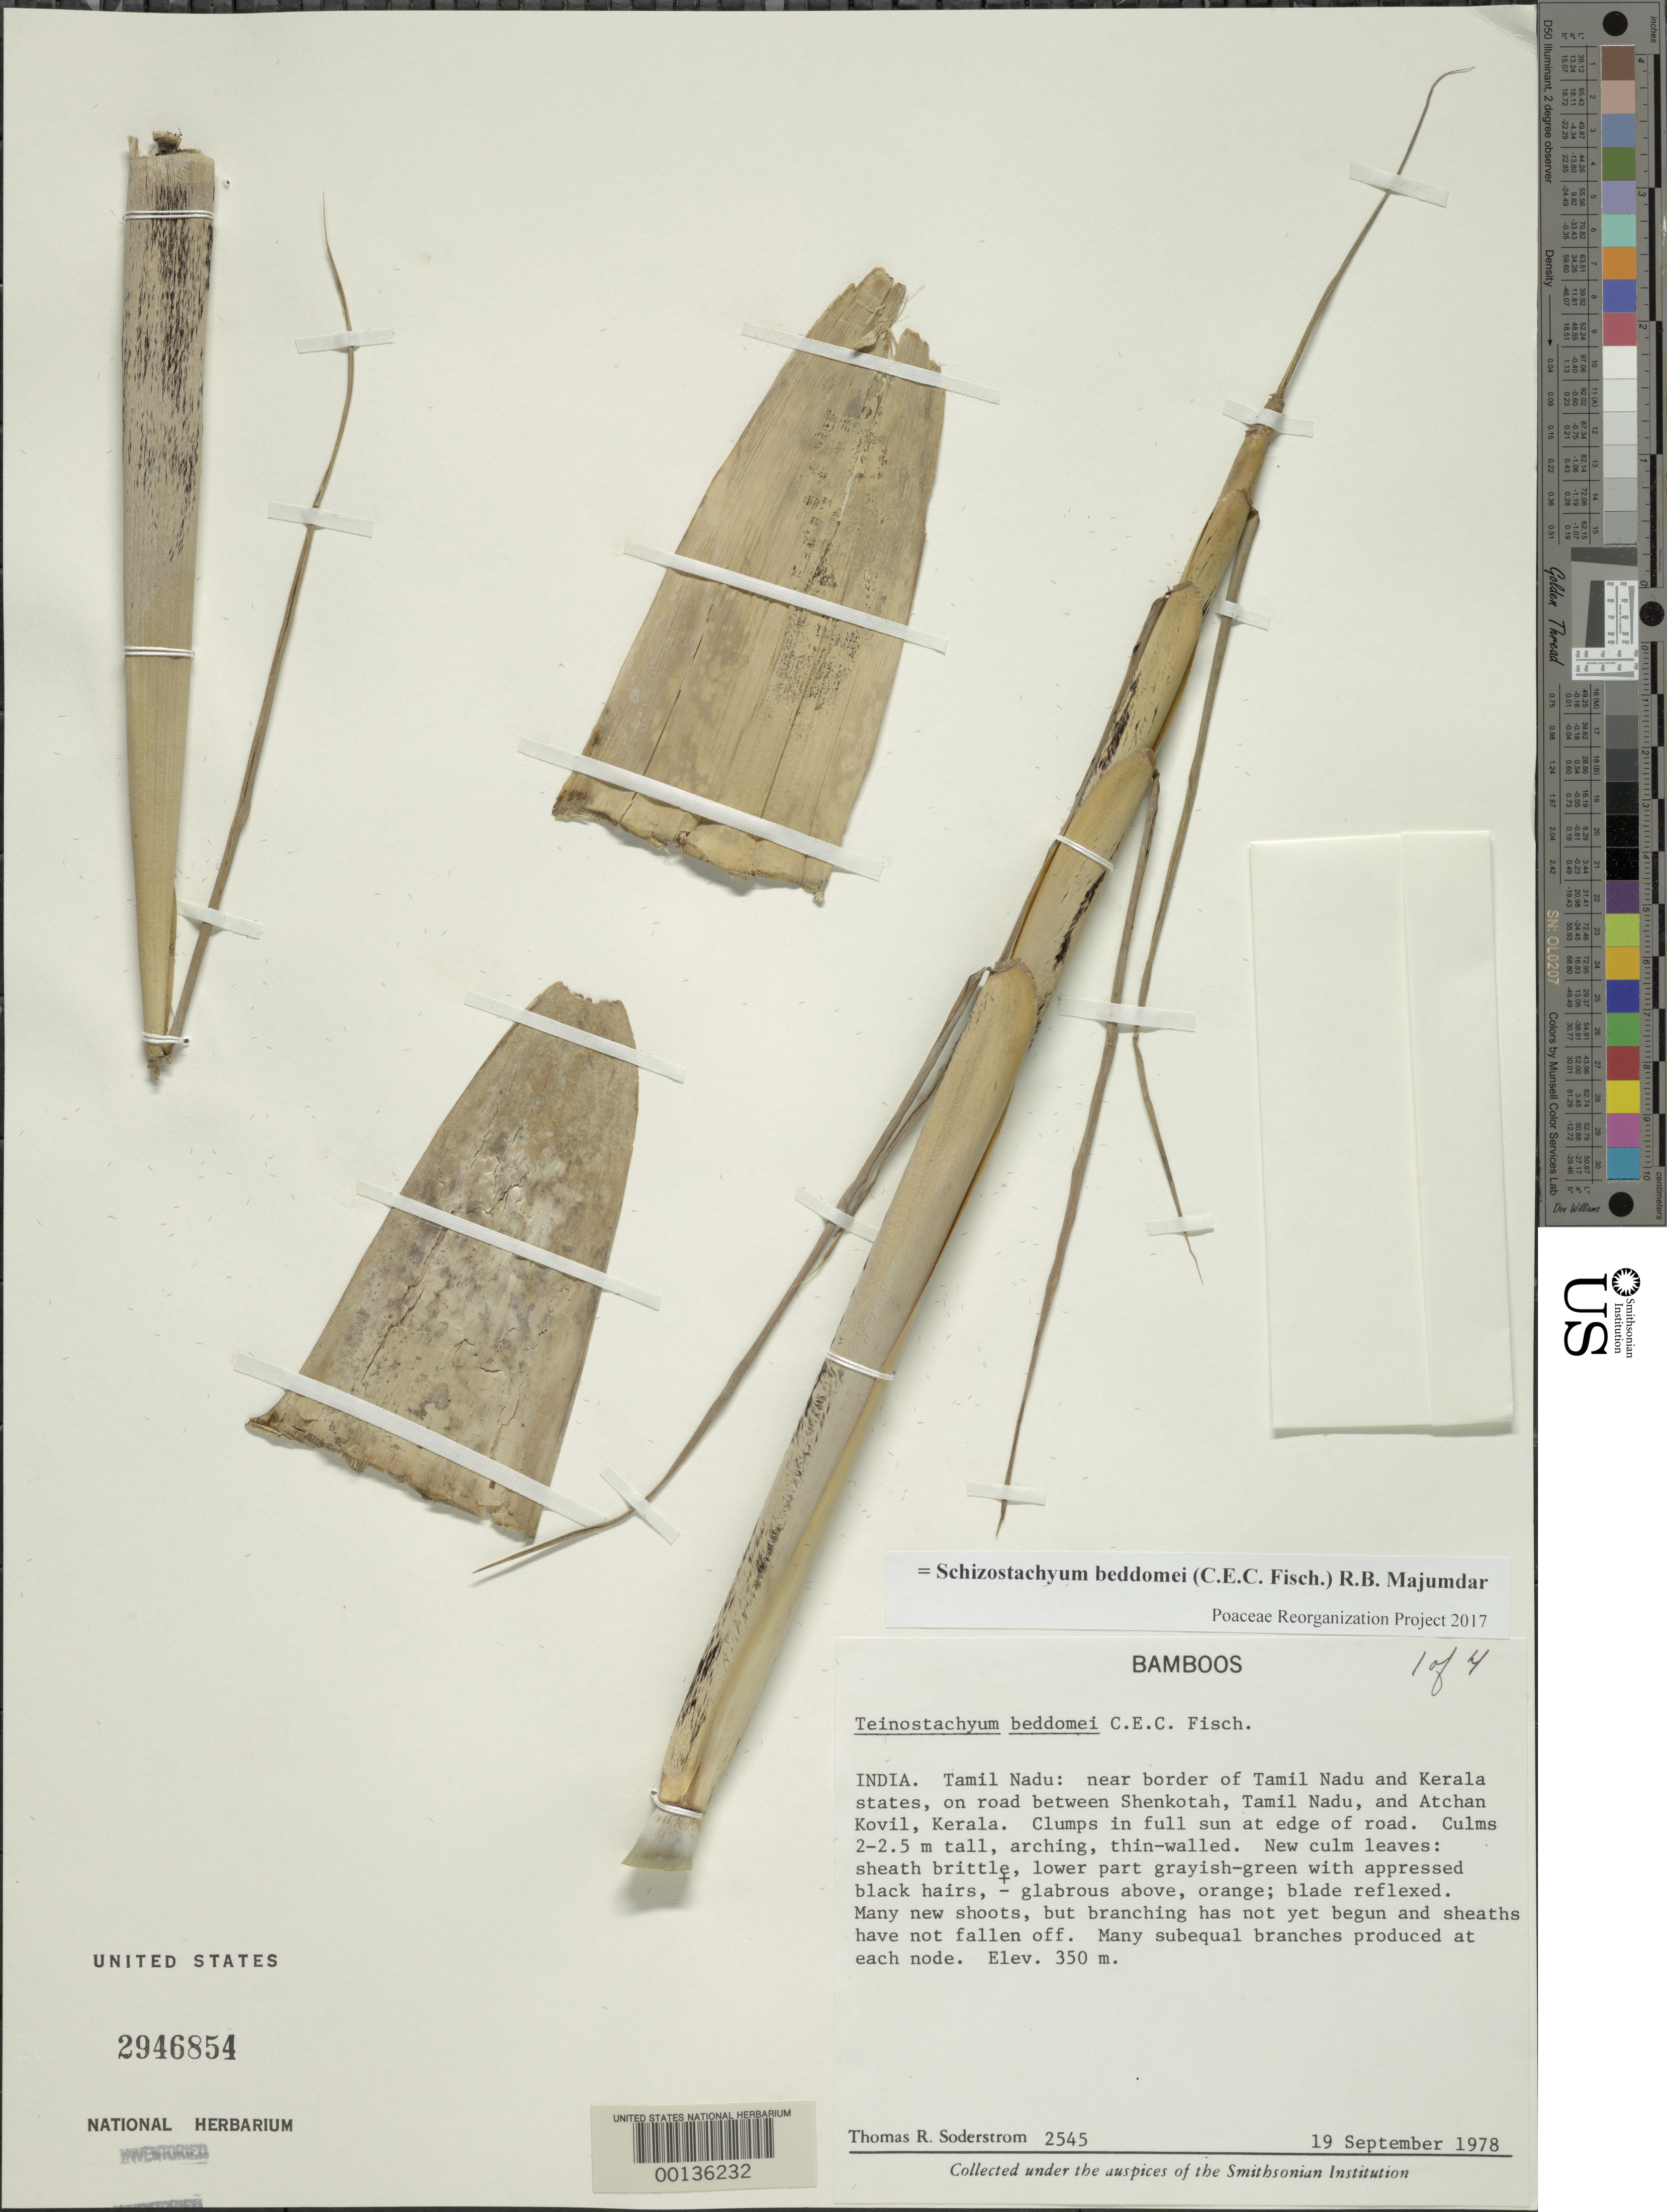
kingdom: Plantae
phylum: Tracheophyta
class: Liliopsida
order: Poales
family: Poaceae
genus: Schizostachyum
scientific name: Schizostachyum beddomei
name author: (C.E.C. Fisch.) R.B. Majumdar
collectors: T. R. Soderstrom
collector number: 2545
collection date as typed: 19 Sep 1978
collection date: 1978-09-19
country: India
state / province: Tamil Nadu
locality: Border tamil nadu/kerala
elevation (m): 350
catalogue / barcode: US 2946854